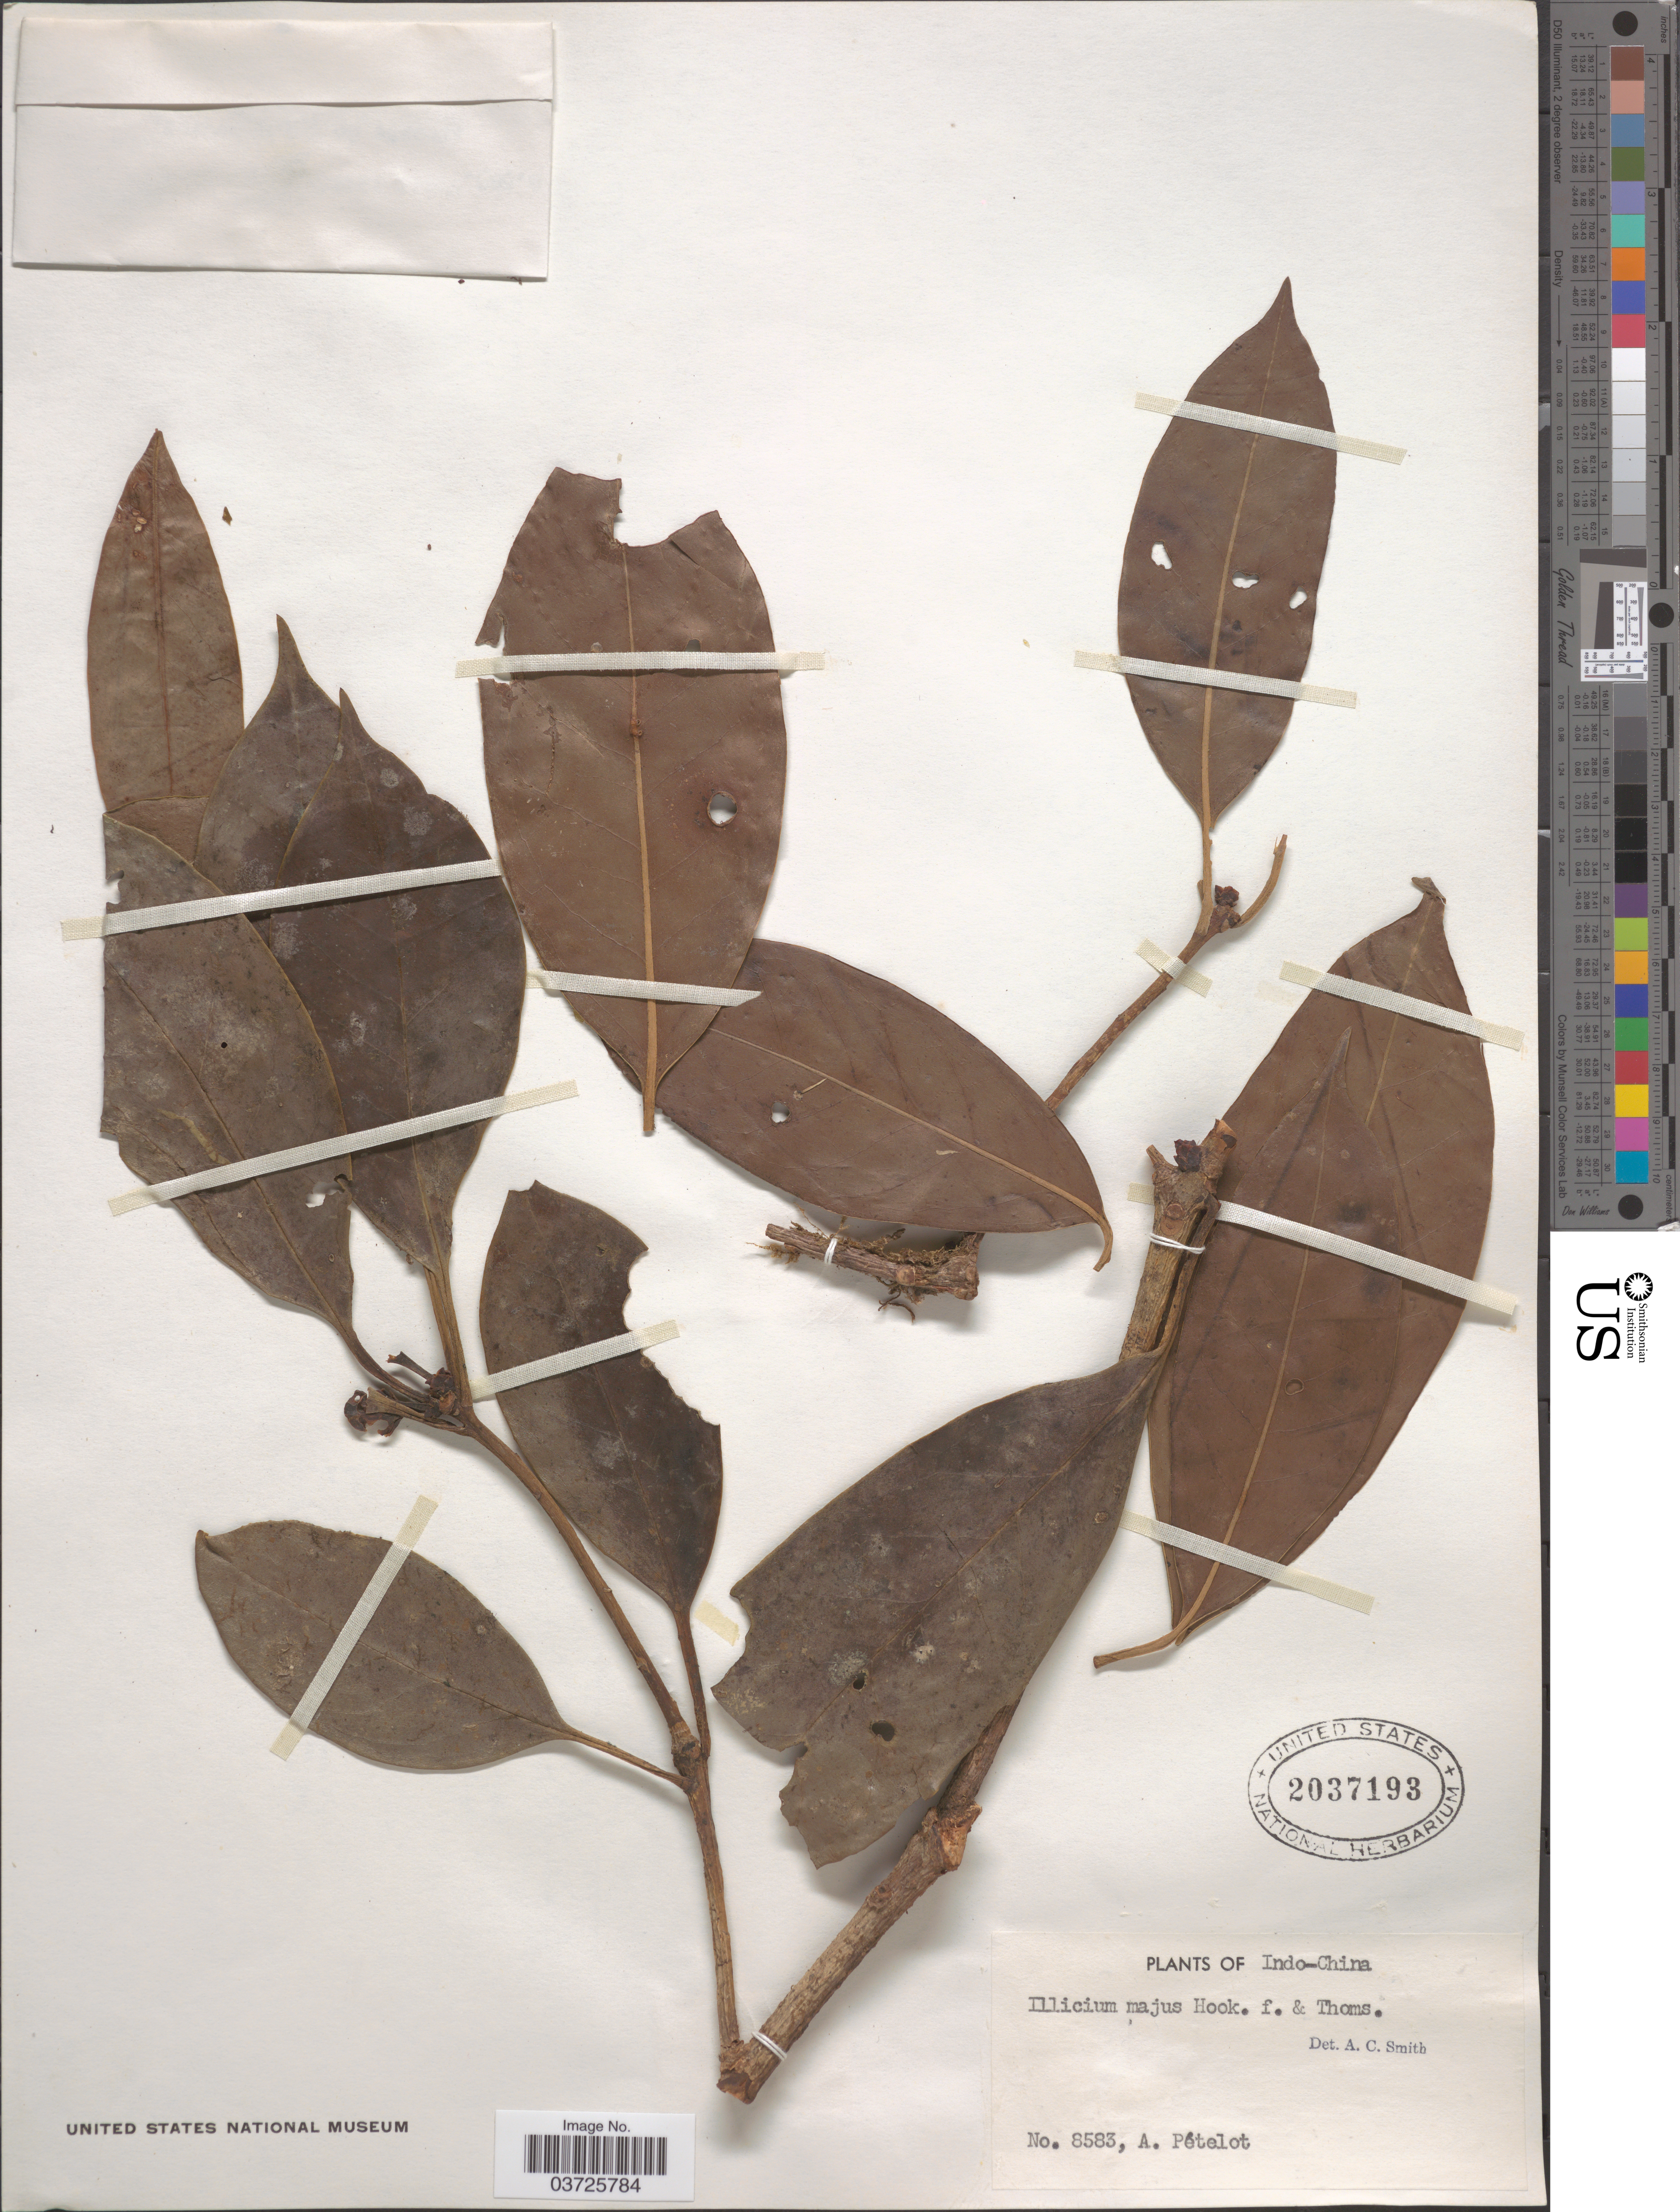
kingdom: Plantae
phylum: Tracheophyta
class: Magnoliopsida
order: Austrobaileyales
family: Schisandraceae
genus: Illicium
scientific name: Illicium majus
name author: Hook. f. & Thomson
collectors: A. Petelot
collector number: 8583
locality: Indo-China.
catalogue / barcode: US 2037193